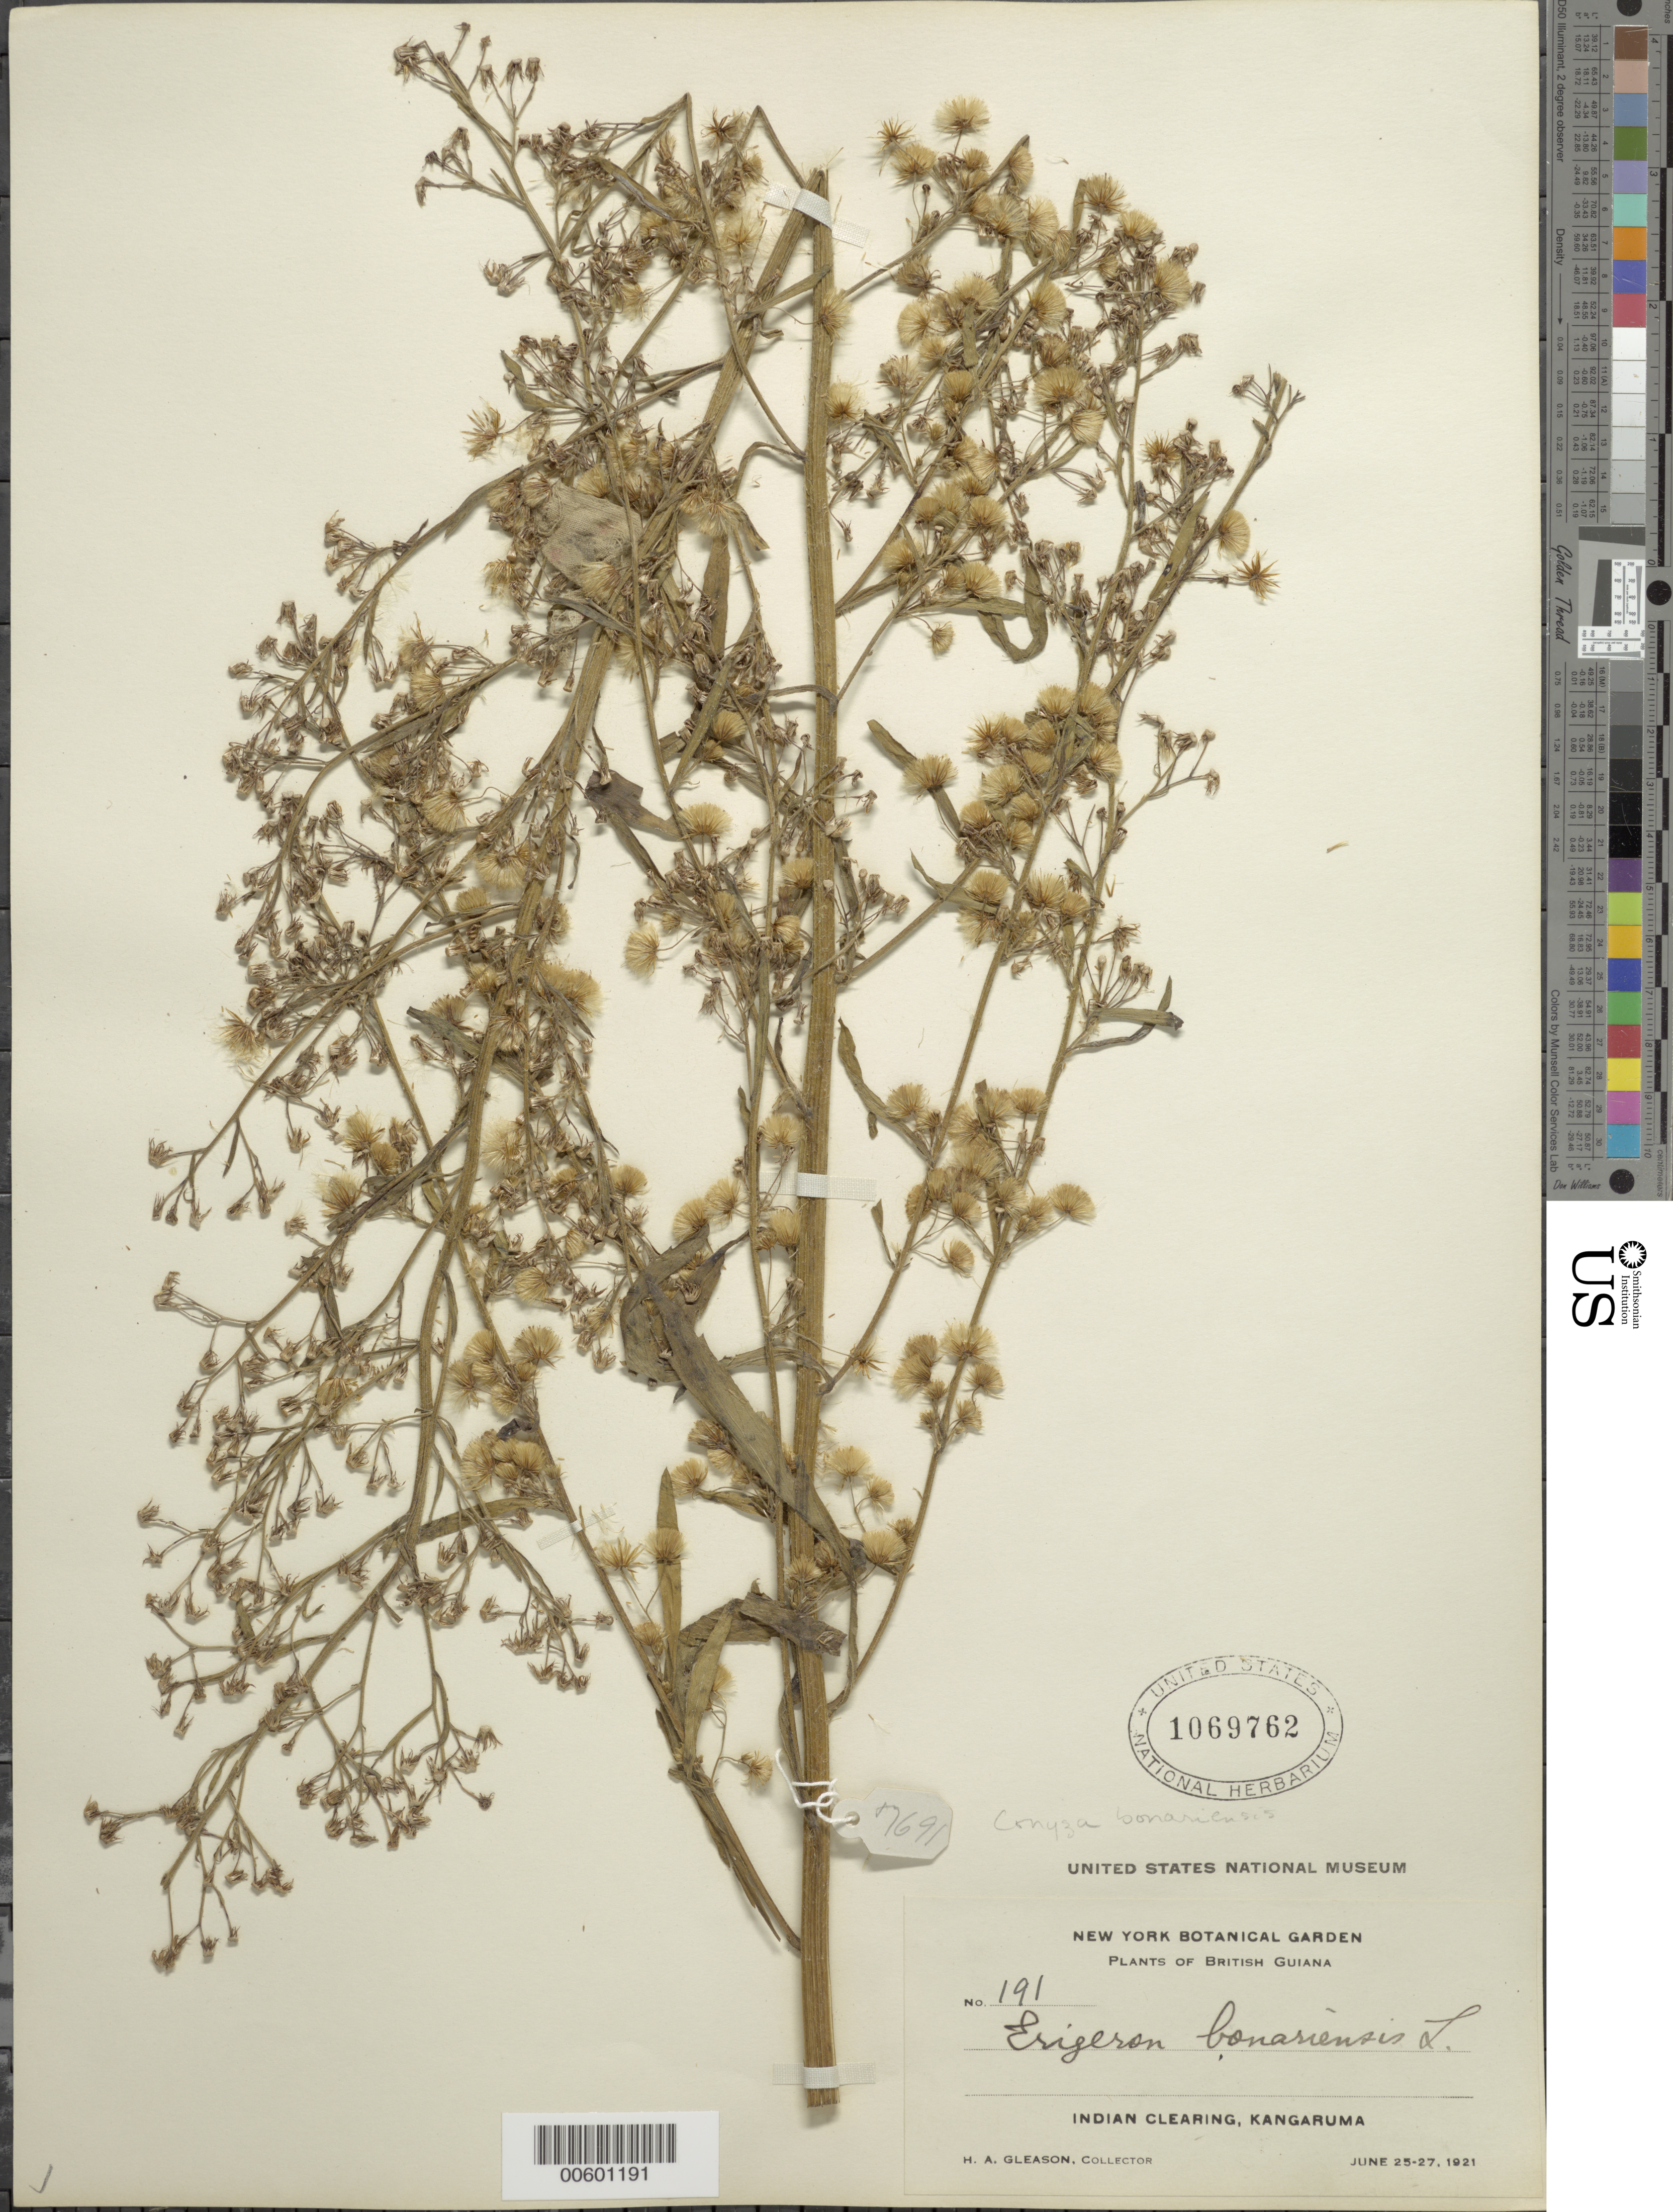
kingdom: Plantae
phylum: Tracheophyta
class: Magnoliopsida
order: Asterales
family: Asteraceae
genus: Conyza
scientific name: Conyza bonariensis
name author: (L.) Cronq.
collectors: H. A. Gleason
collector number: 191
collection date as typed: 25-Jun-21 to 27-Jun-21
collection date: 1921-06-25/1921-06-27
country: Guyana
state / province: Potaro-Siparuni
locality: Kangaruma, Indian clearing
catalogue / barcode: US 1069762